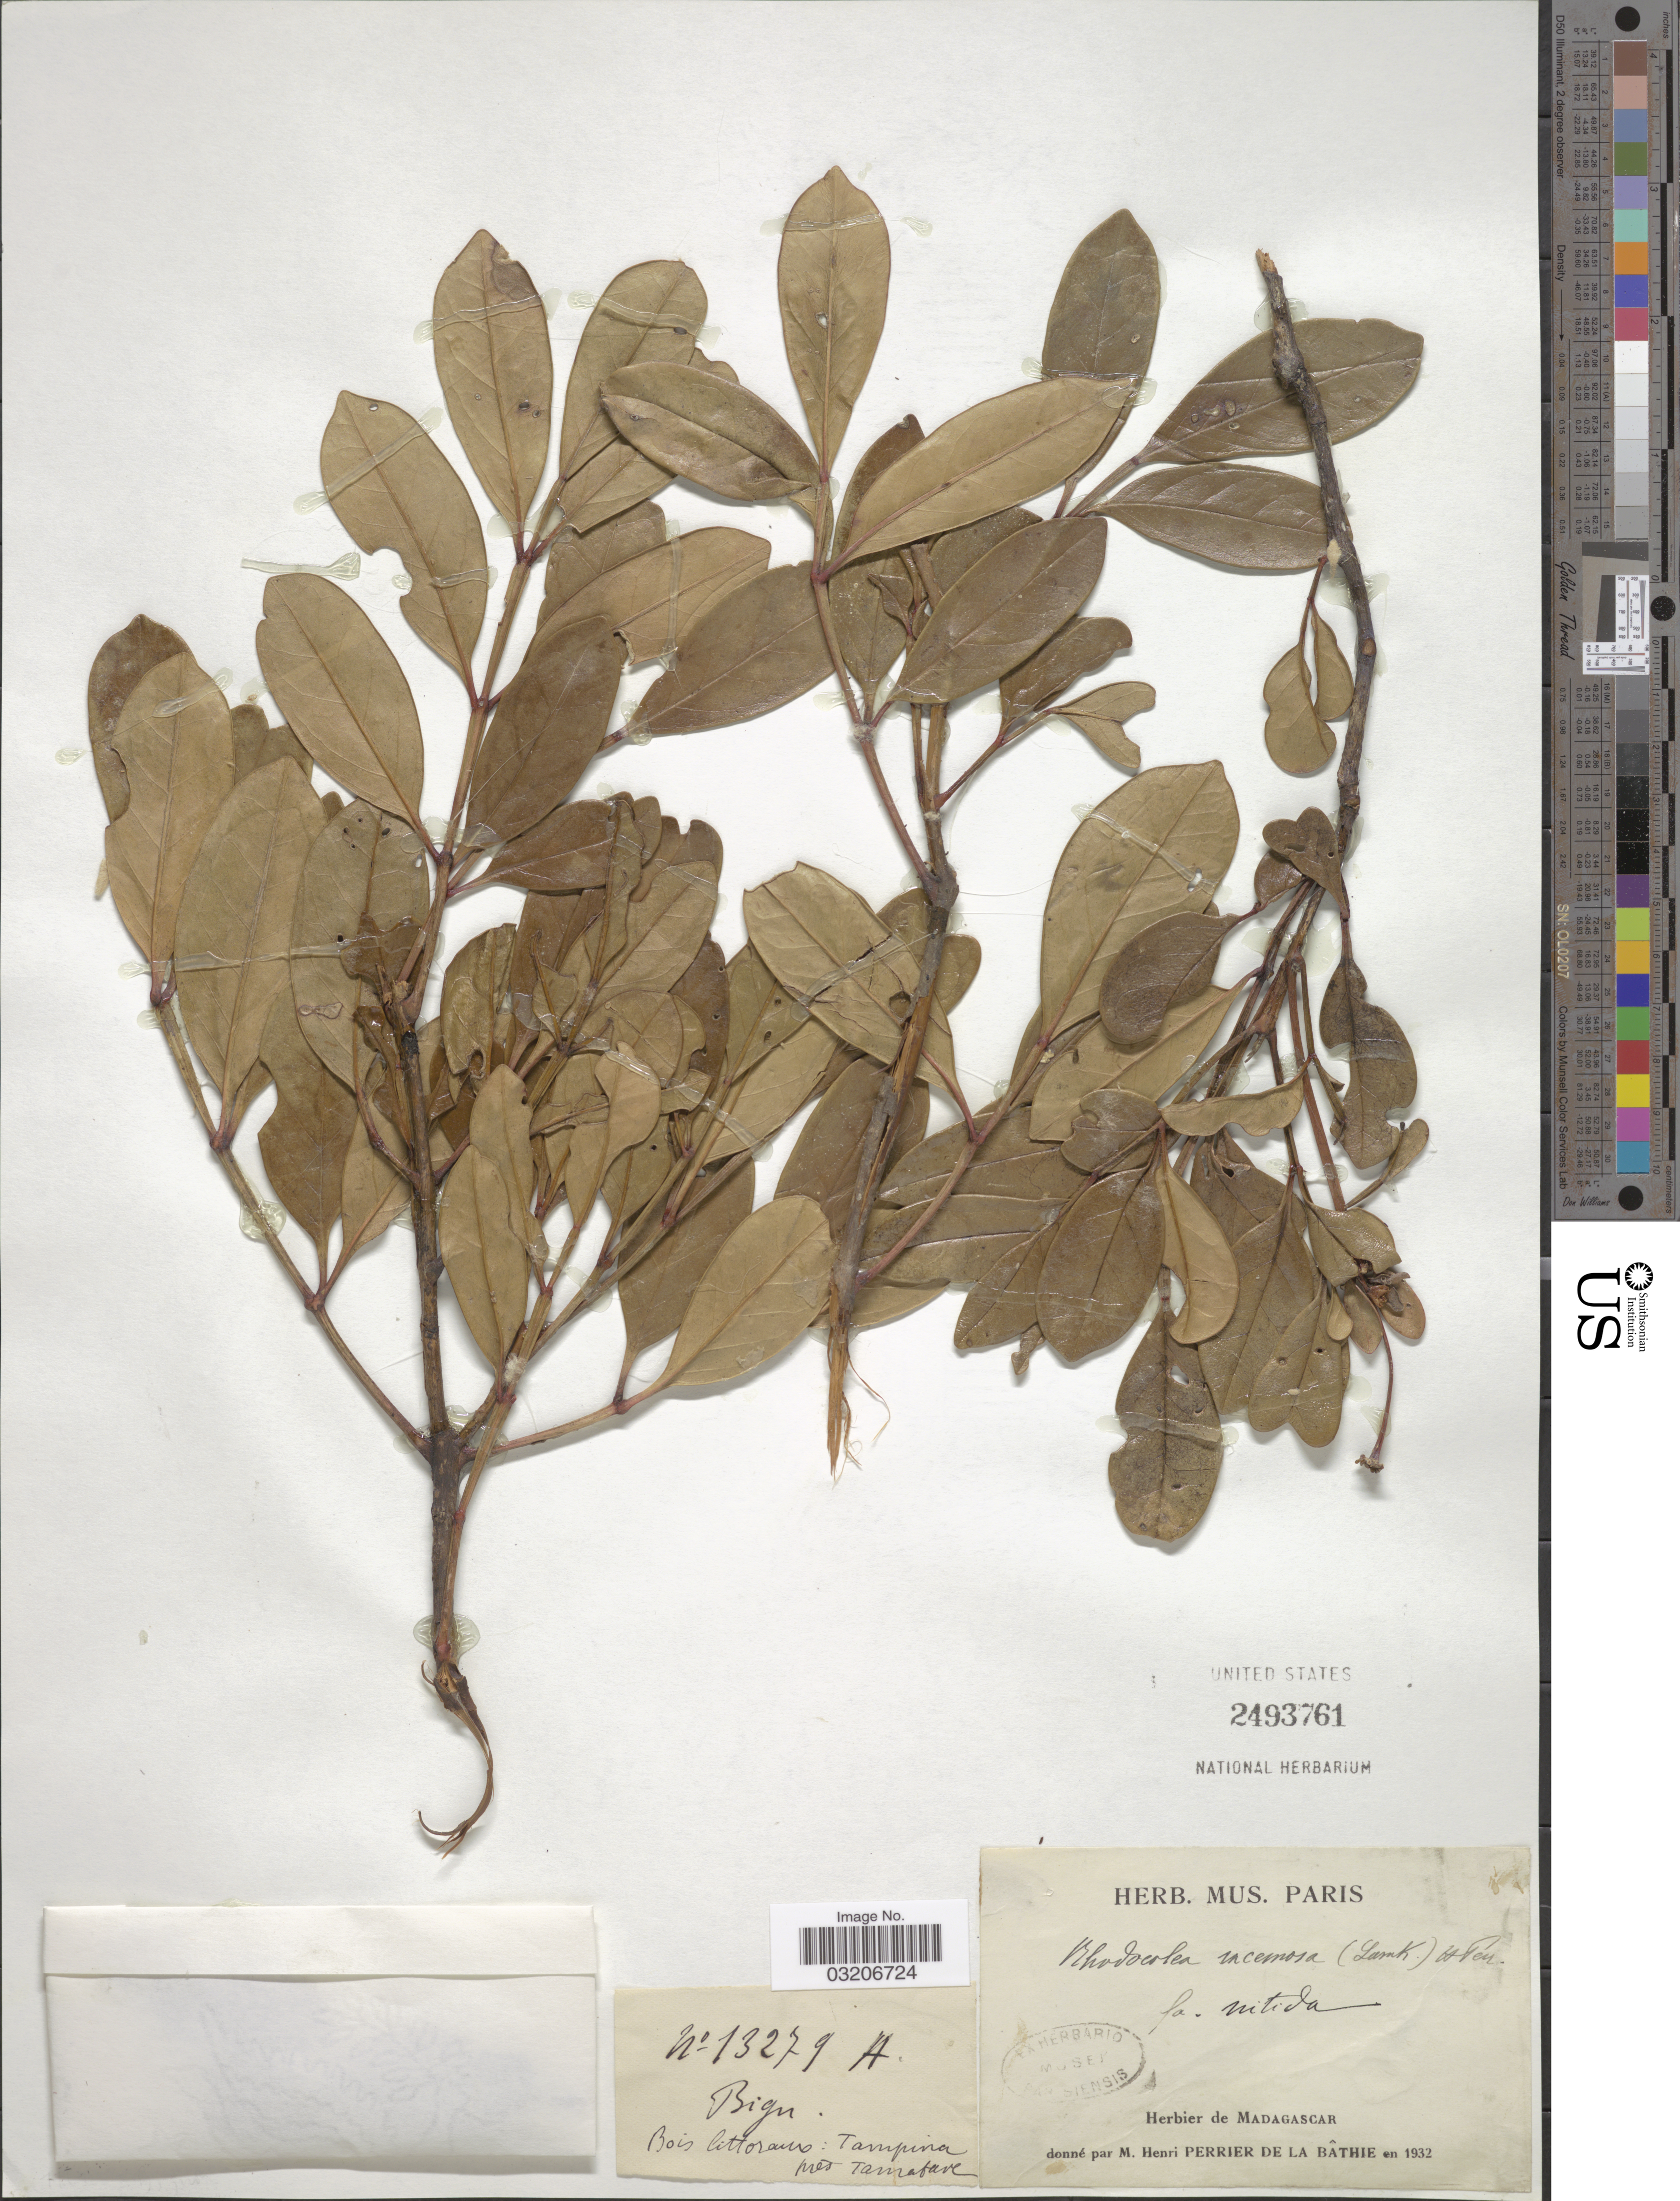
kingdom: Plantae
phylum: Tracheophyta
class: Magnoliopsida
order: Lamiales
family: Bignoniaceae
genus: Rhodocolea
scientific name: Rhodocolea racemosa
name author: (Lam.) H. Perrier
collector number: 13279A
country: Madagascar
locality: Tampina prés Tamatave.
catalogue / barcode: US 2493761